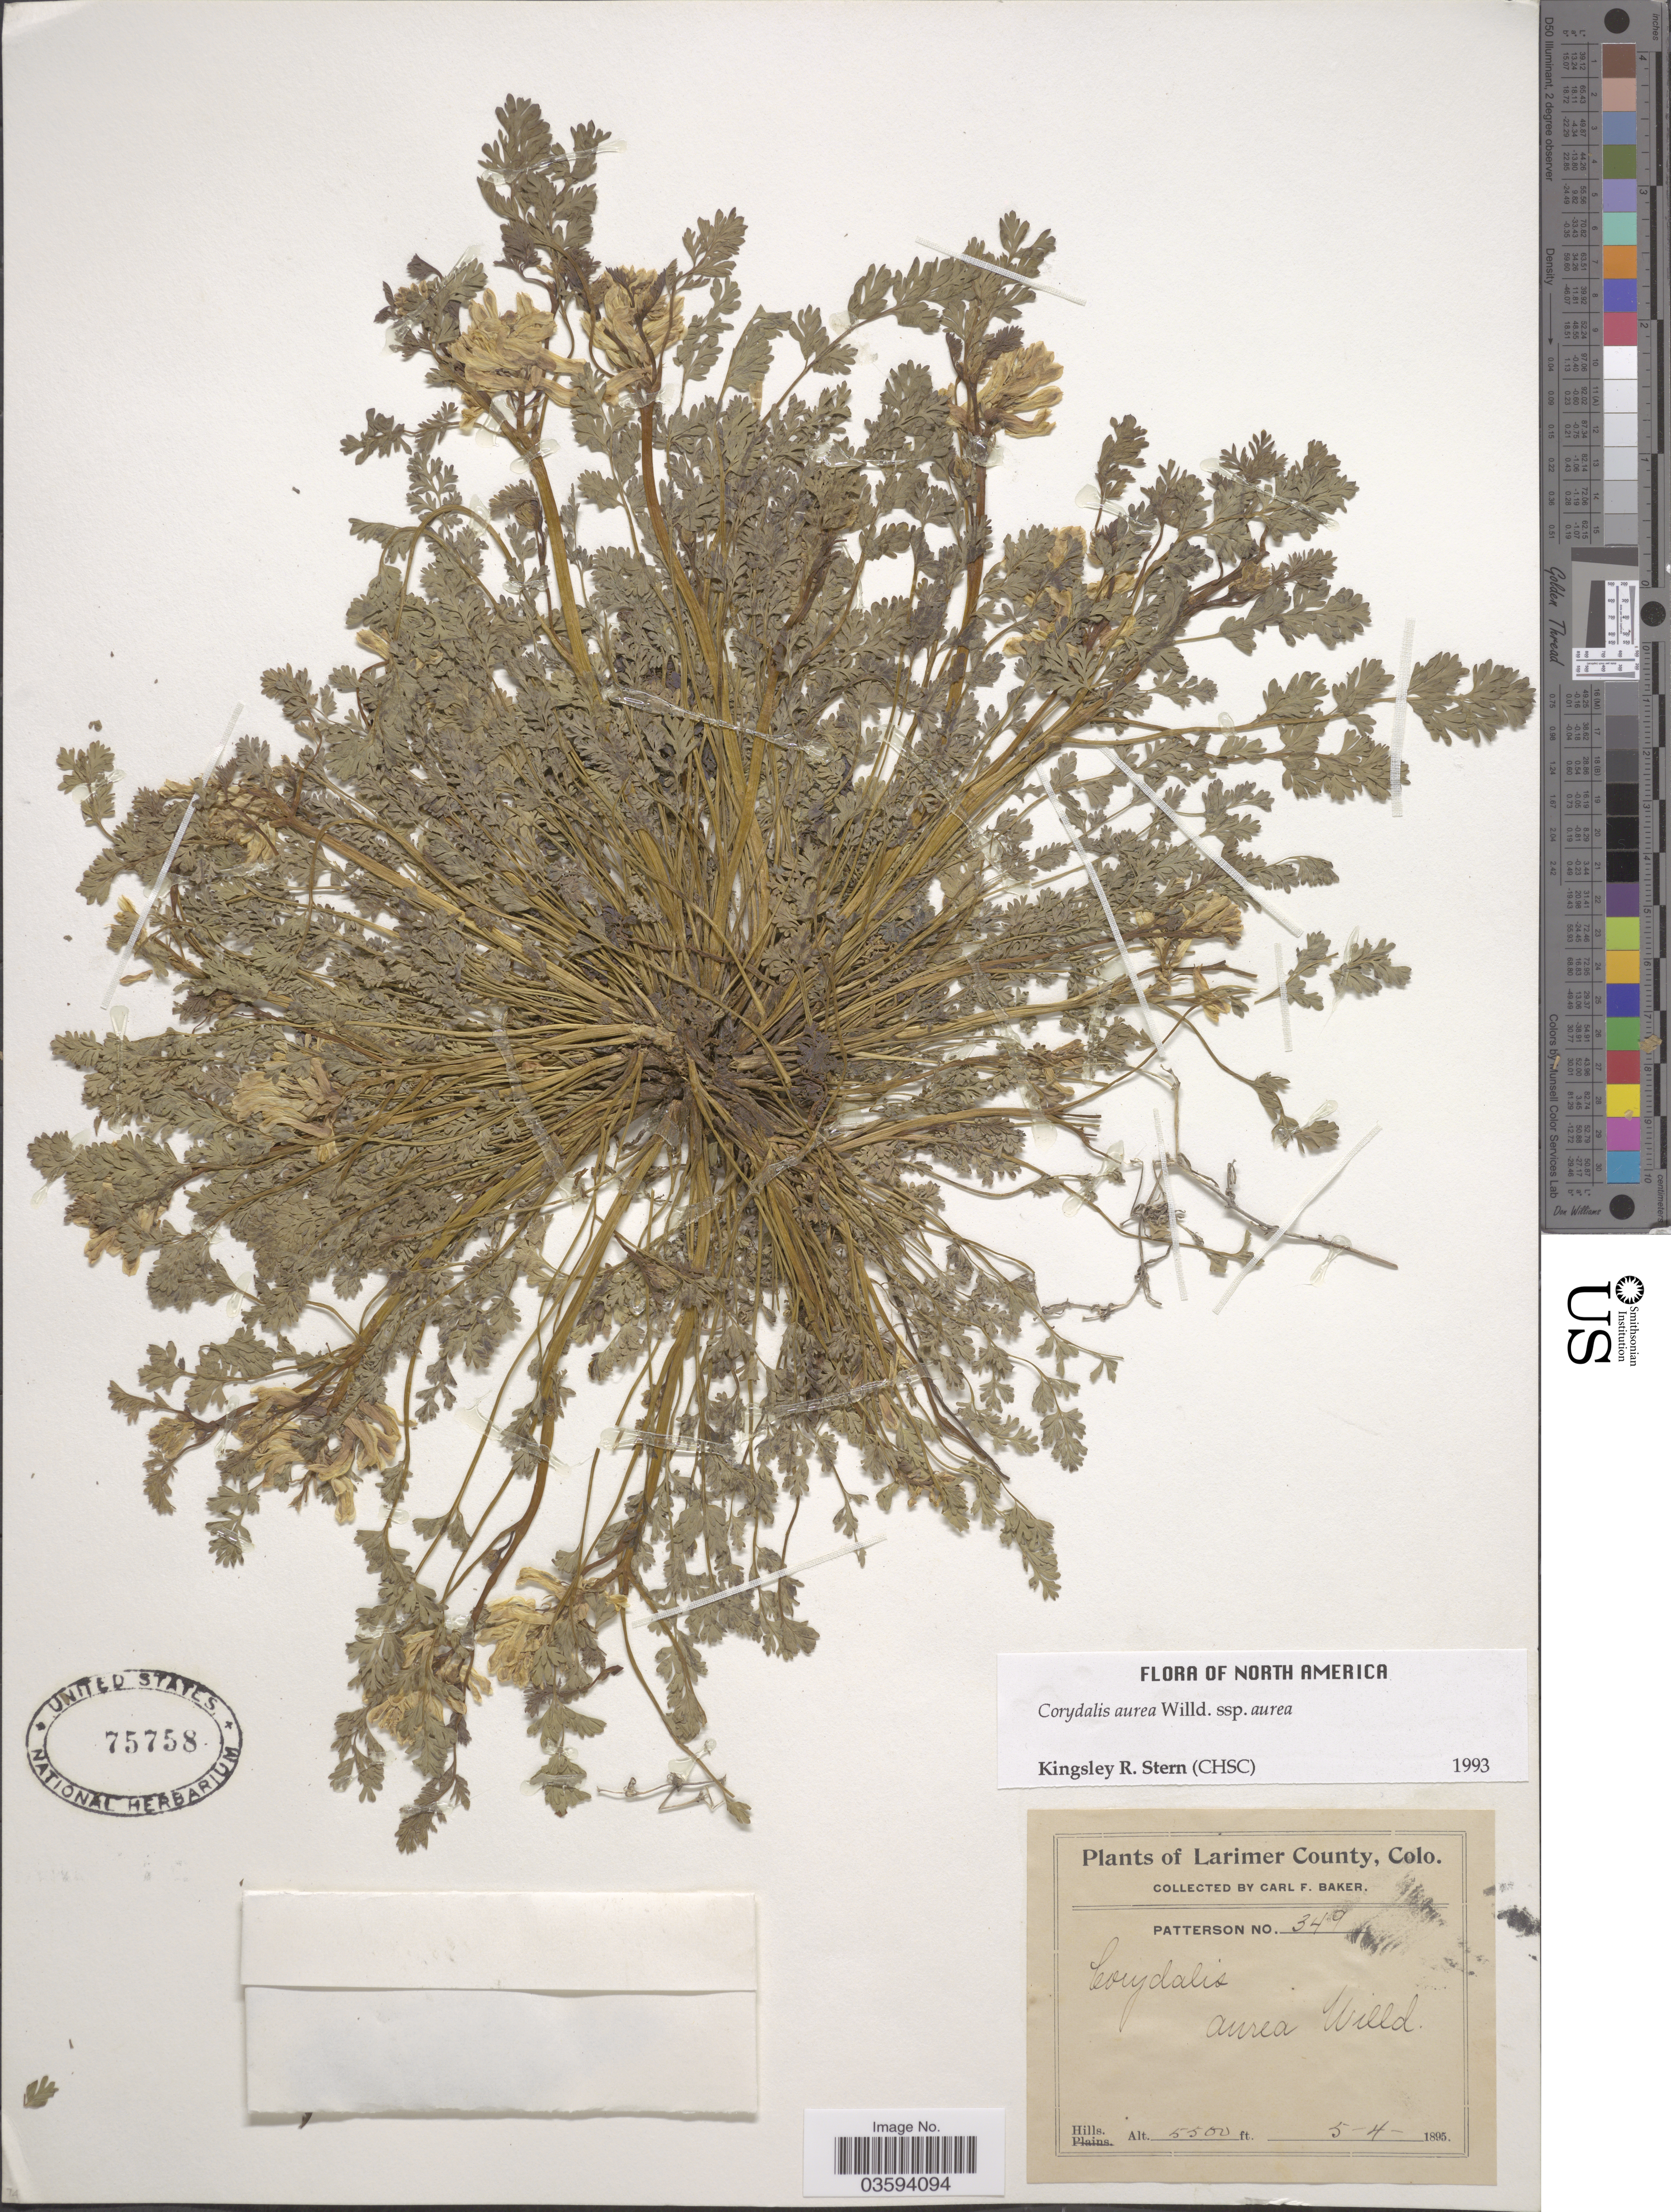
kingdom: Plantae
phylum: Tracheophyta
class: Magnoliopsida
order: Ranunculales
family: Papaveraceae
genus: Corydalis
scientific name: Corydalis aurea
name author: Willd.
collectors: C. F. Baker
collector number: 349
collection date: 1895-05-04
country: United States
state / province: Colorado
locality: Larimer County. Hills.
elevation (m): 1676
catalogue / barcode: US 75758